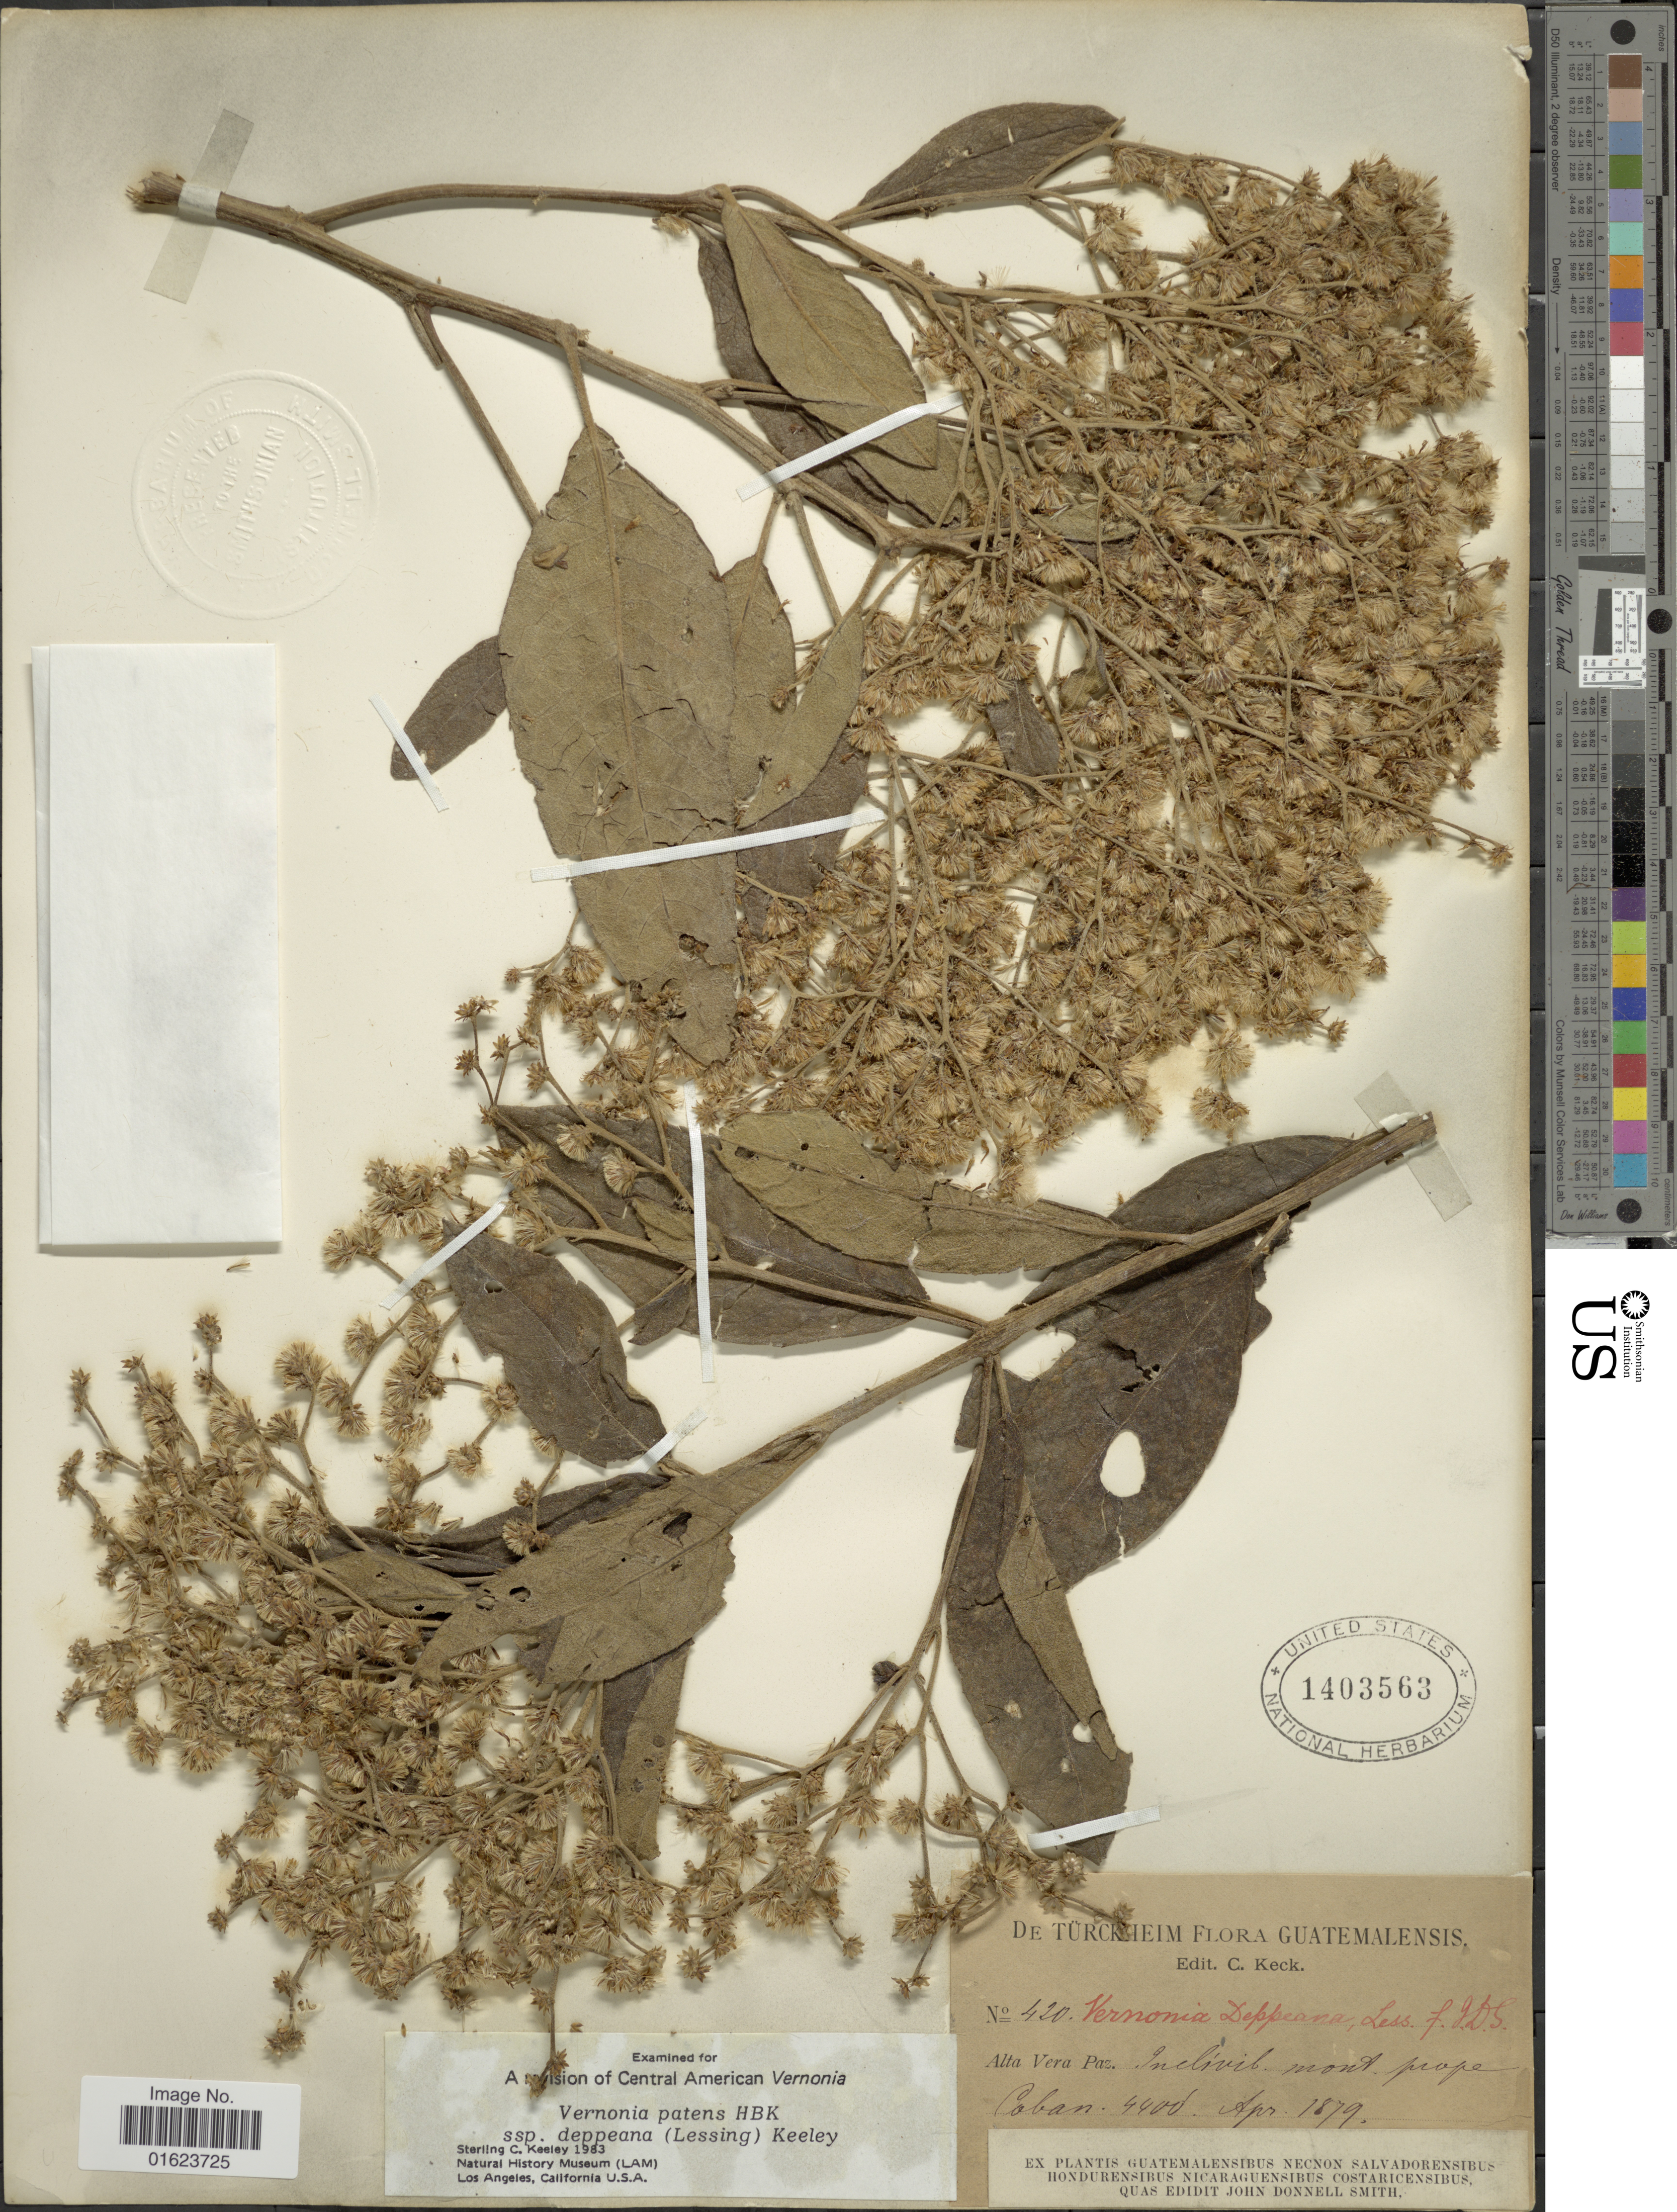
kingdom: Plantae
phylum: Tracheophyta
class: Magnoliopsida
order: Asterales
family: Asteraceae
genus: Vernonanthura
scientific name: Vernonanthura deppeana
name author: (Less.) H. Rob.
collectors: H. von Türckheim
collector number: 420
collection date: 1879-04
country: Guatemala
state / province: Alta Verapaz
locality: Alta Vera Paz. In clivib. mont prope Coban.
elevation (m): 1219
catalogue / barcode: US 1403563